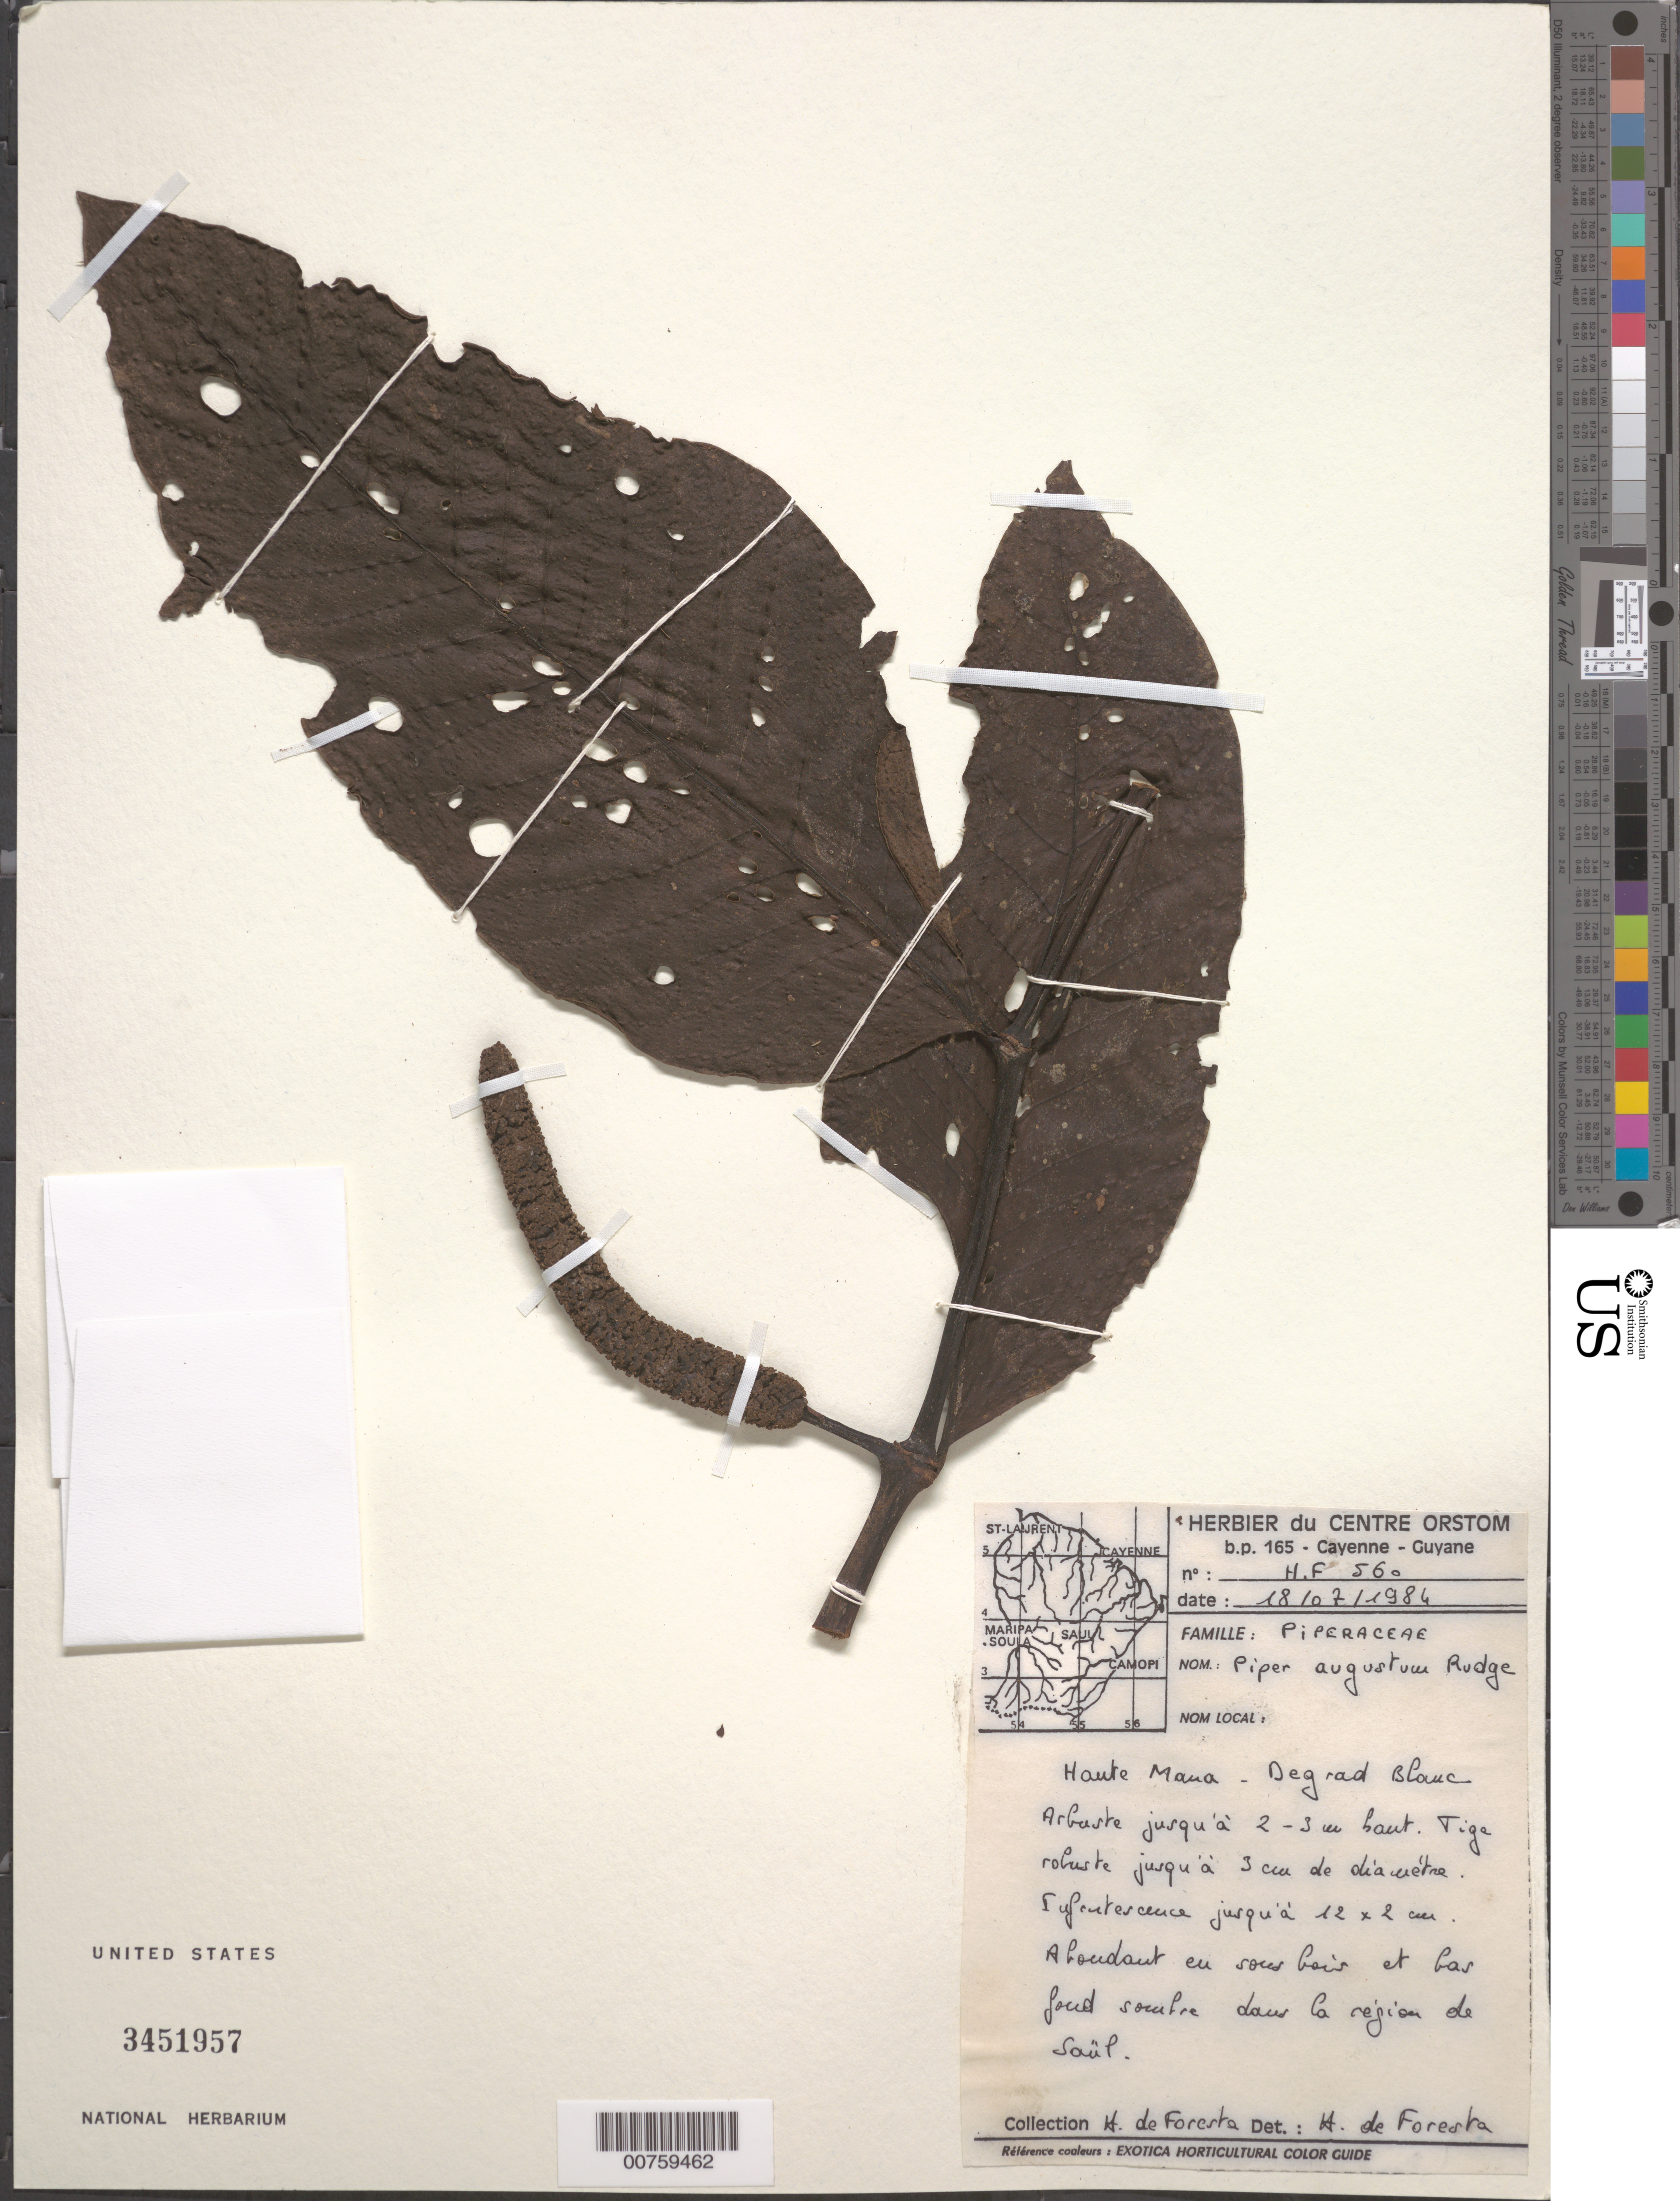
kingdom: Plantae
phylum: Tracheophyta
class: Magnoliopsida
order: Piperales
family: Piperaceae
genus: Piper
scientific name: Piper augustum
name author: Rudge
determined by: de Foresta, H.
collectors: H. de Foresta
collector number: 560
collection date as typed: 18-Jul-84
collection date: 1984-07-18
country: French Guiana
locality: Haute Riv. Mana, Degrad Blanc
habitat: Sous bois et las fond sombre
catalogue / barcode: US 3451957